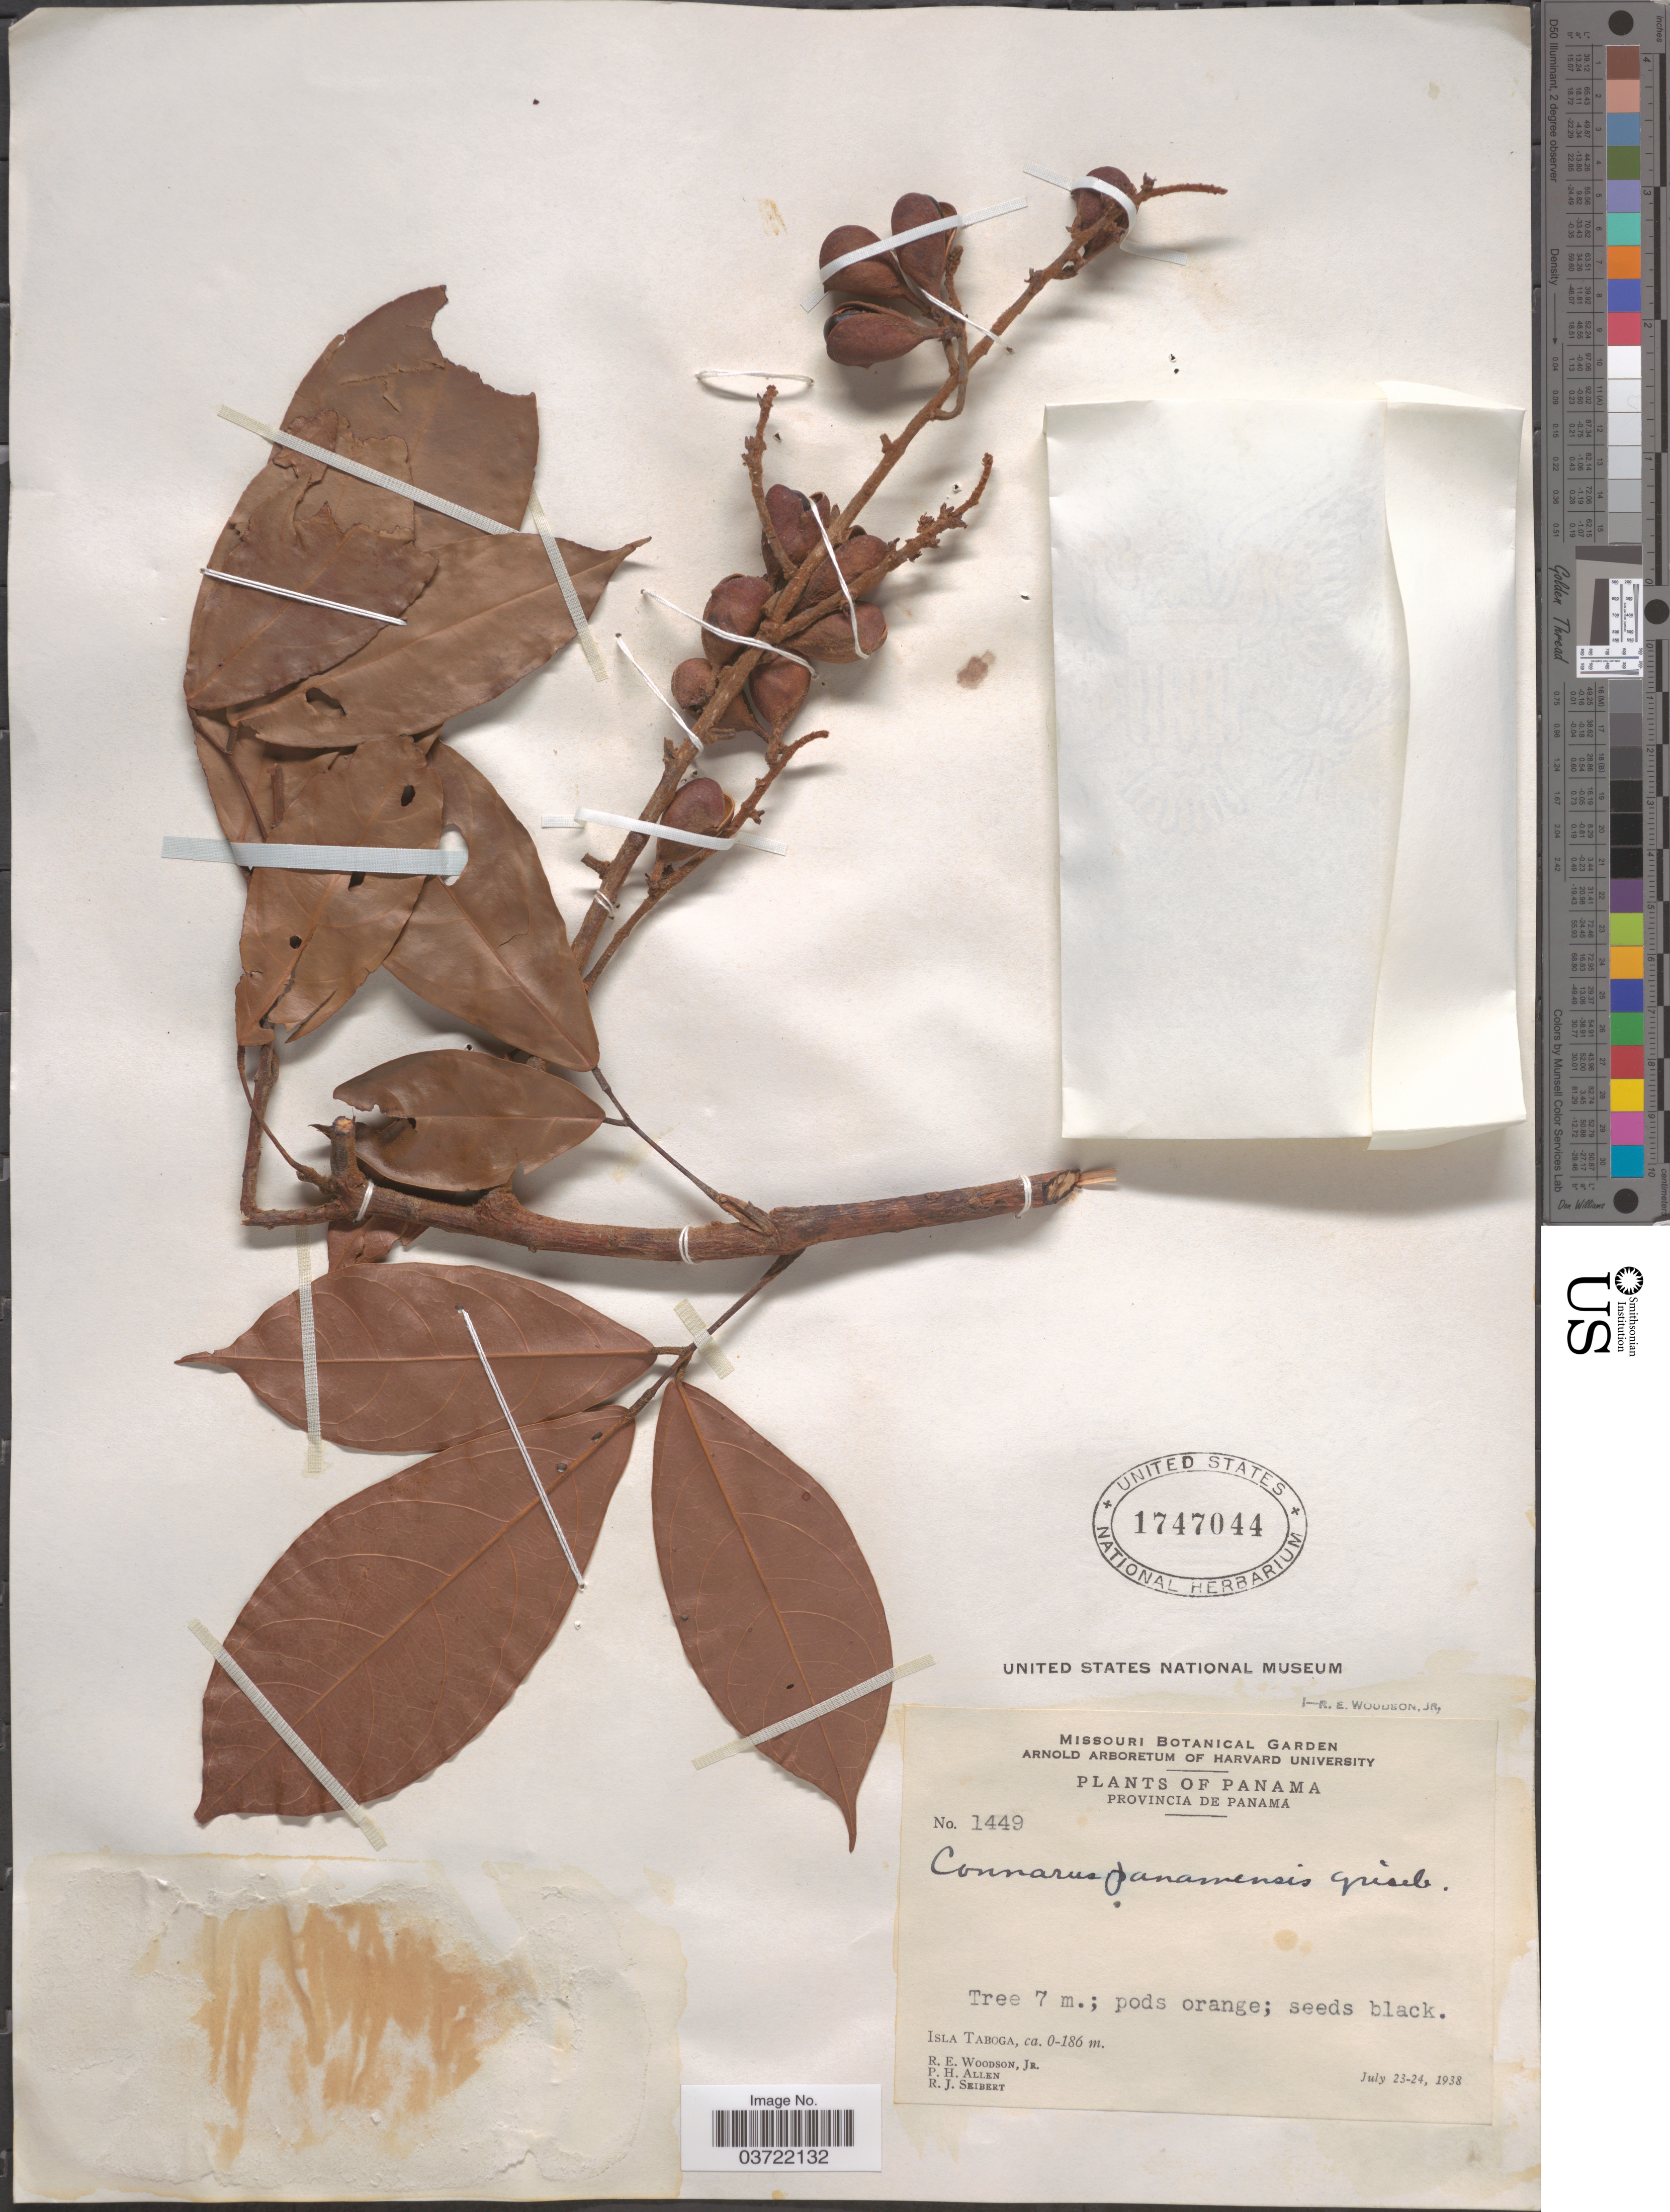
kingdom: Plantae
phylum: Tracheophyta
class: Magnoliopsida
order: Oxalidales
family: Connaraceae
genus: Connarus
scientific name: Connarus palawanensis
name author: Elmer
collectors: R. E. Woodson, P. H. Allen & R. J. Seibert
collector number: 1449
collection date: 1938-07-23/1938-07-24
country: Panama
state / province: Panamá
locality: Isla Taboga.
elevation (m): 0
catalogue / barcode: US 1747044